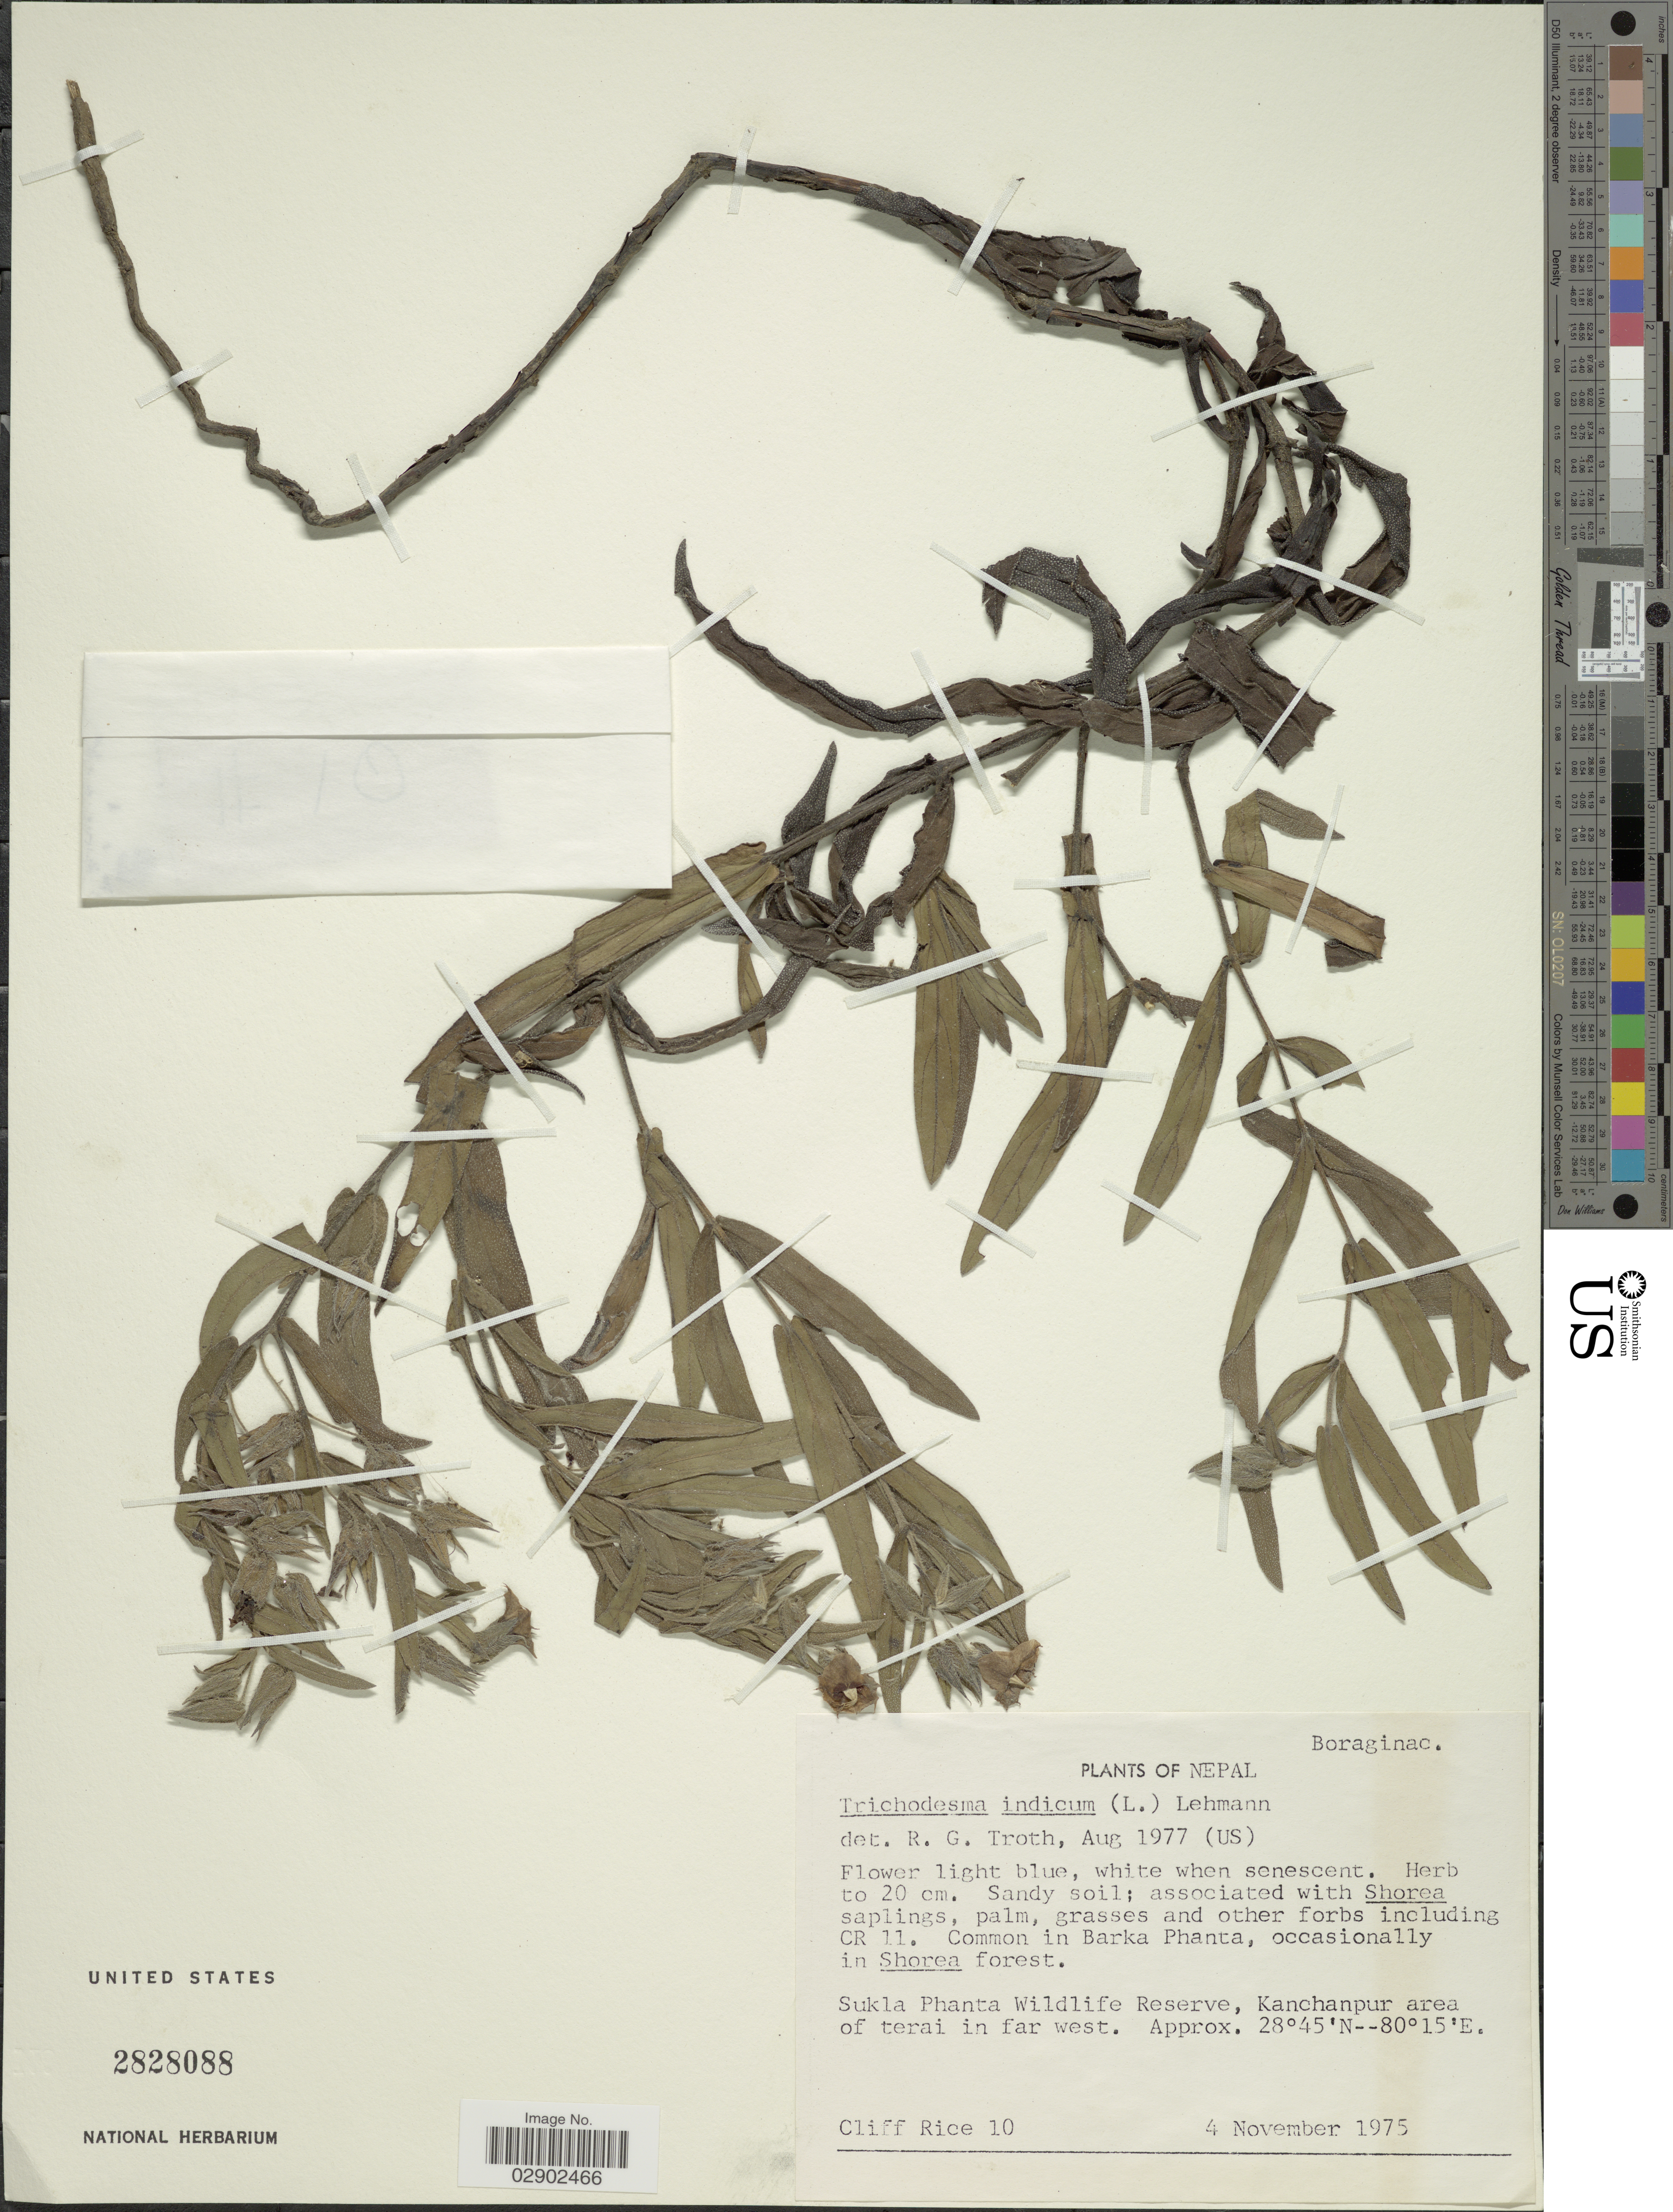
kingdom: Plantae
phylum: Tracheophyta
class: Magnoliopsida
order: Boraginales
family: Boraginaceae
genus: Trichodesma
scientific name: Trichodesma indicum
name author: (L.) Lehm.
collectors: C. Rice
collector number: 10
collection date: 1975-11-04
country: Nepal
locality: Barka Phanta. Sukla Phanta Wildlife Reserve, Kanchanpur area of terai in far west.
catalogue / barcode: US 2828088